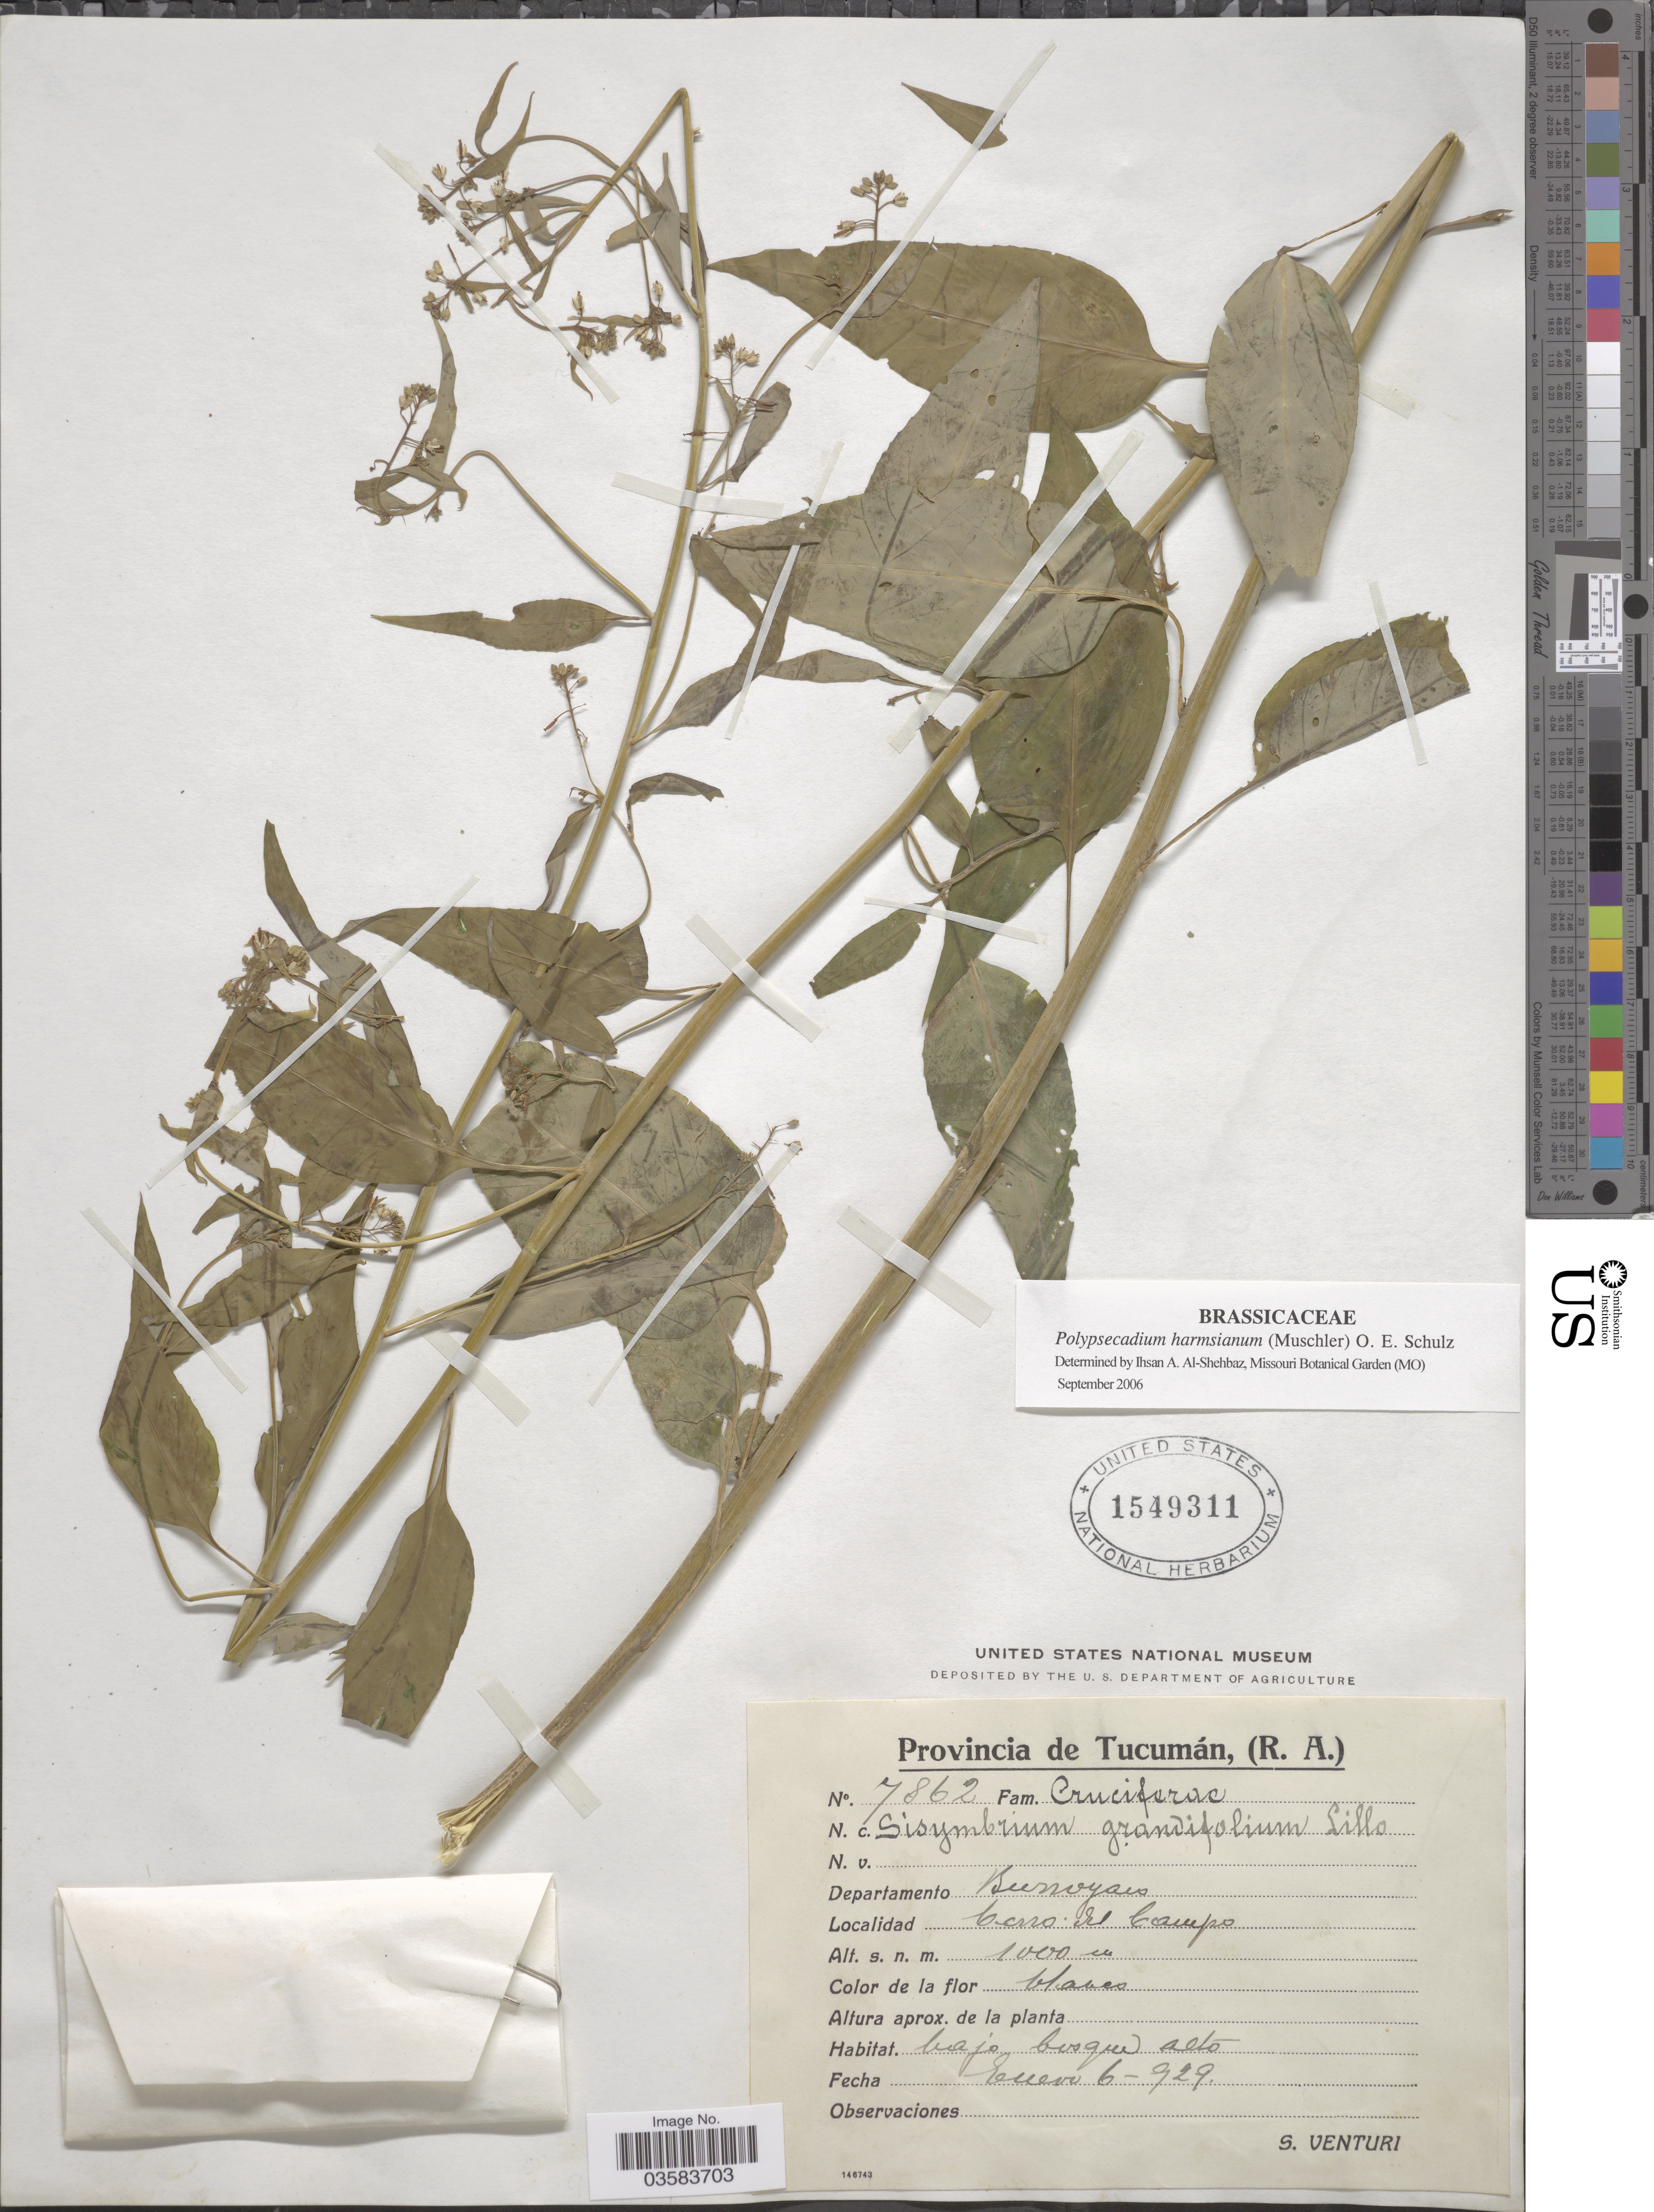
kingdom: Plantae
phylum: Tracheophyta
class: Magnoliopsida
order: Brassicales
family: Brassicaceae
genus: Polypsecadium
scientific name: Polypsecadium harmsianum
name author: (Muschl.) O.E. Schulz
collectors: S. Venturi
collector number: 7862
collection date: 1929-01-06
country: Argentina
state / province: Tucuman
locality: Departamento Burroyaco. Cerro del Campo.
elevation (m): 1000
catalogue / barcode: US 1549311